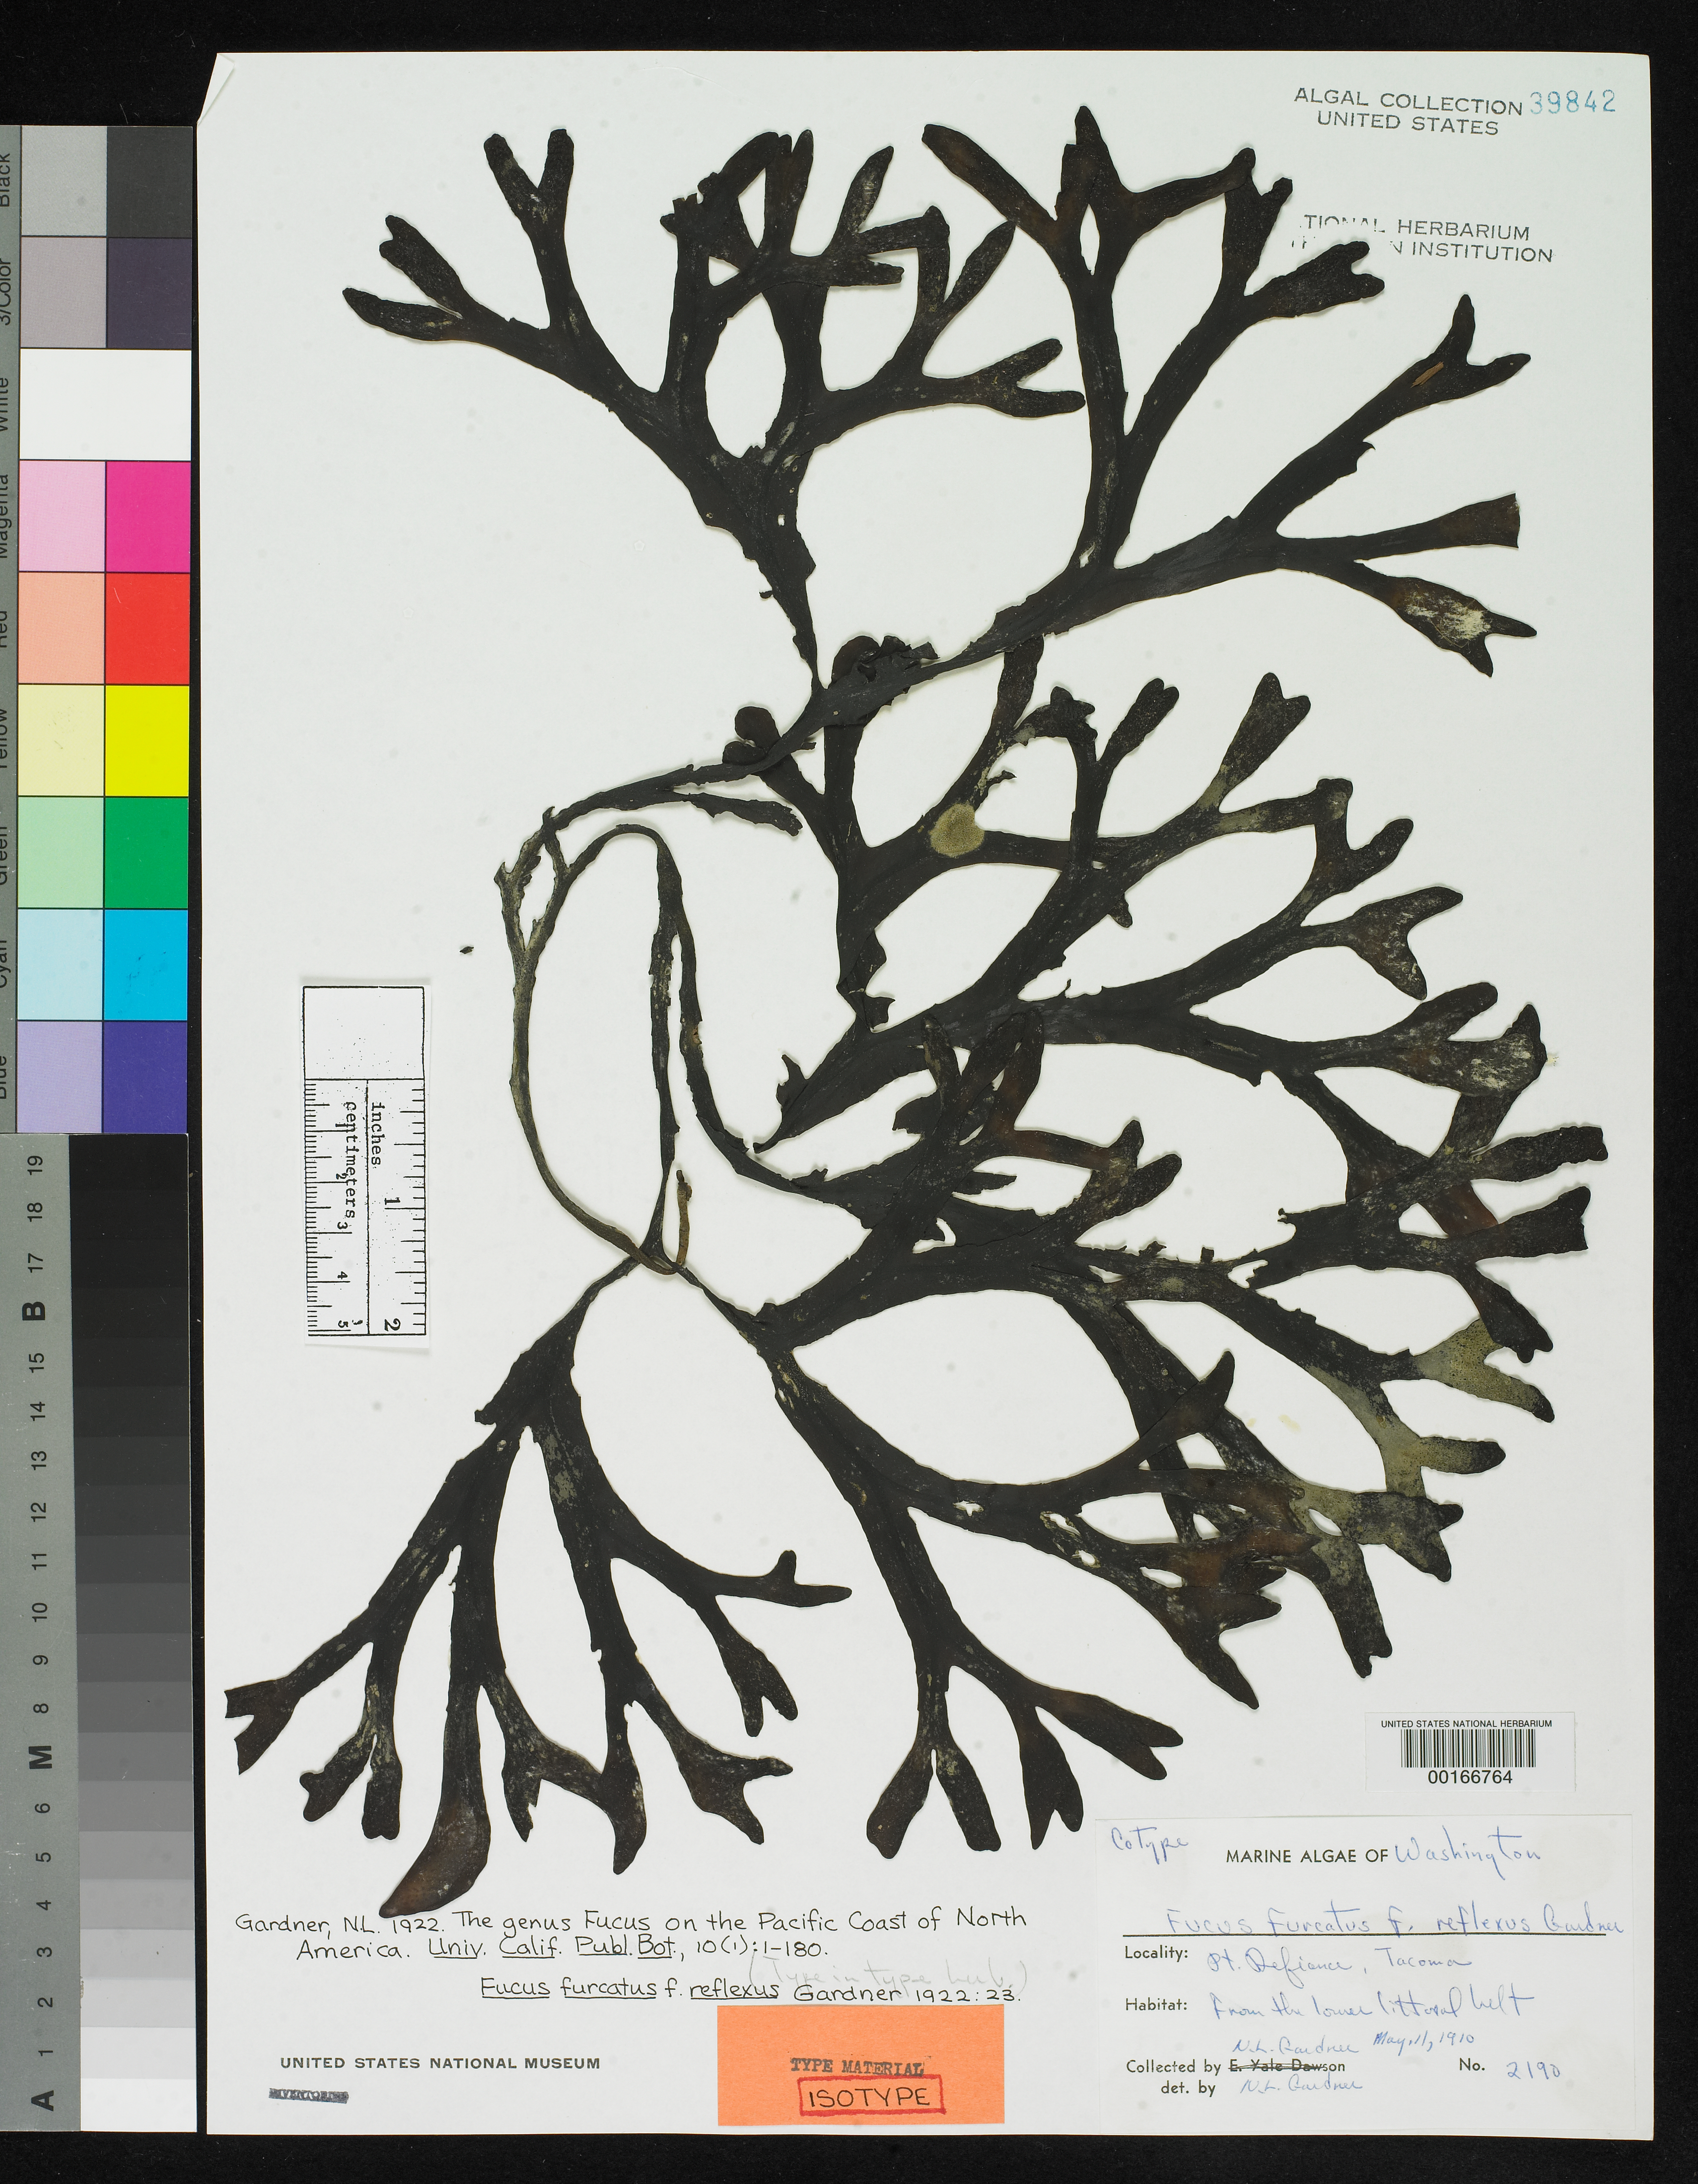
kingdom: Chromista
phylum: Ochrophyta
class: Phaeophyceae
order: Fucales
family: Fucaceae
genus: Fucus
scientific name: Fucus furcatus f. reflexus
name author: N.L. Gardner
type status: Isotype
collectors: N. Gardner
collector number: NLG 2190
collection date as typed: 11 May 1910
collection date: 1910-05-11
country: United States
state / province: Washington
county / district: Pierce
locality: Point Defiance, Tacoma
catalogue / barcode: US 39842